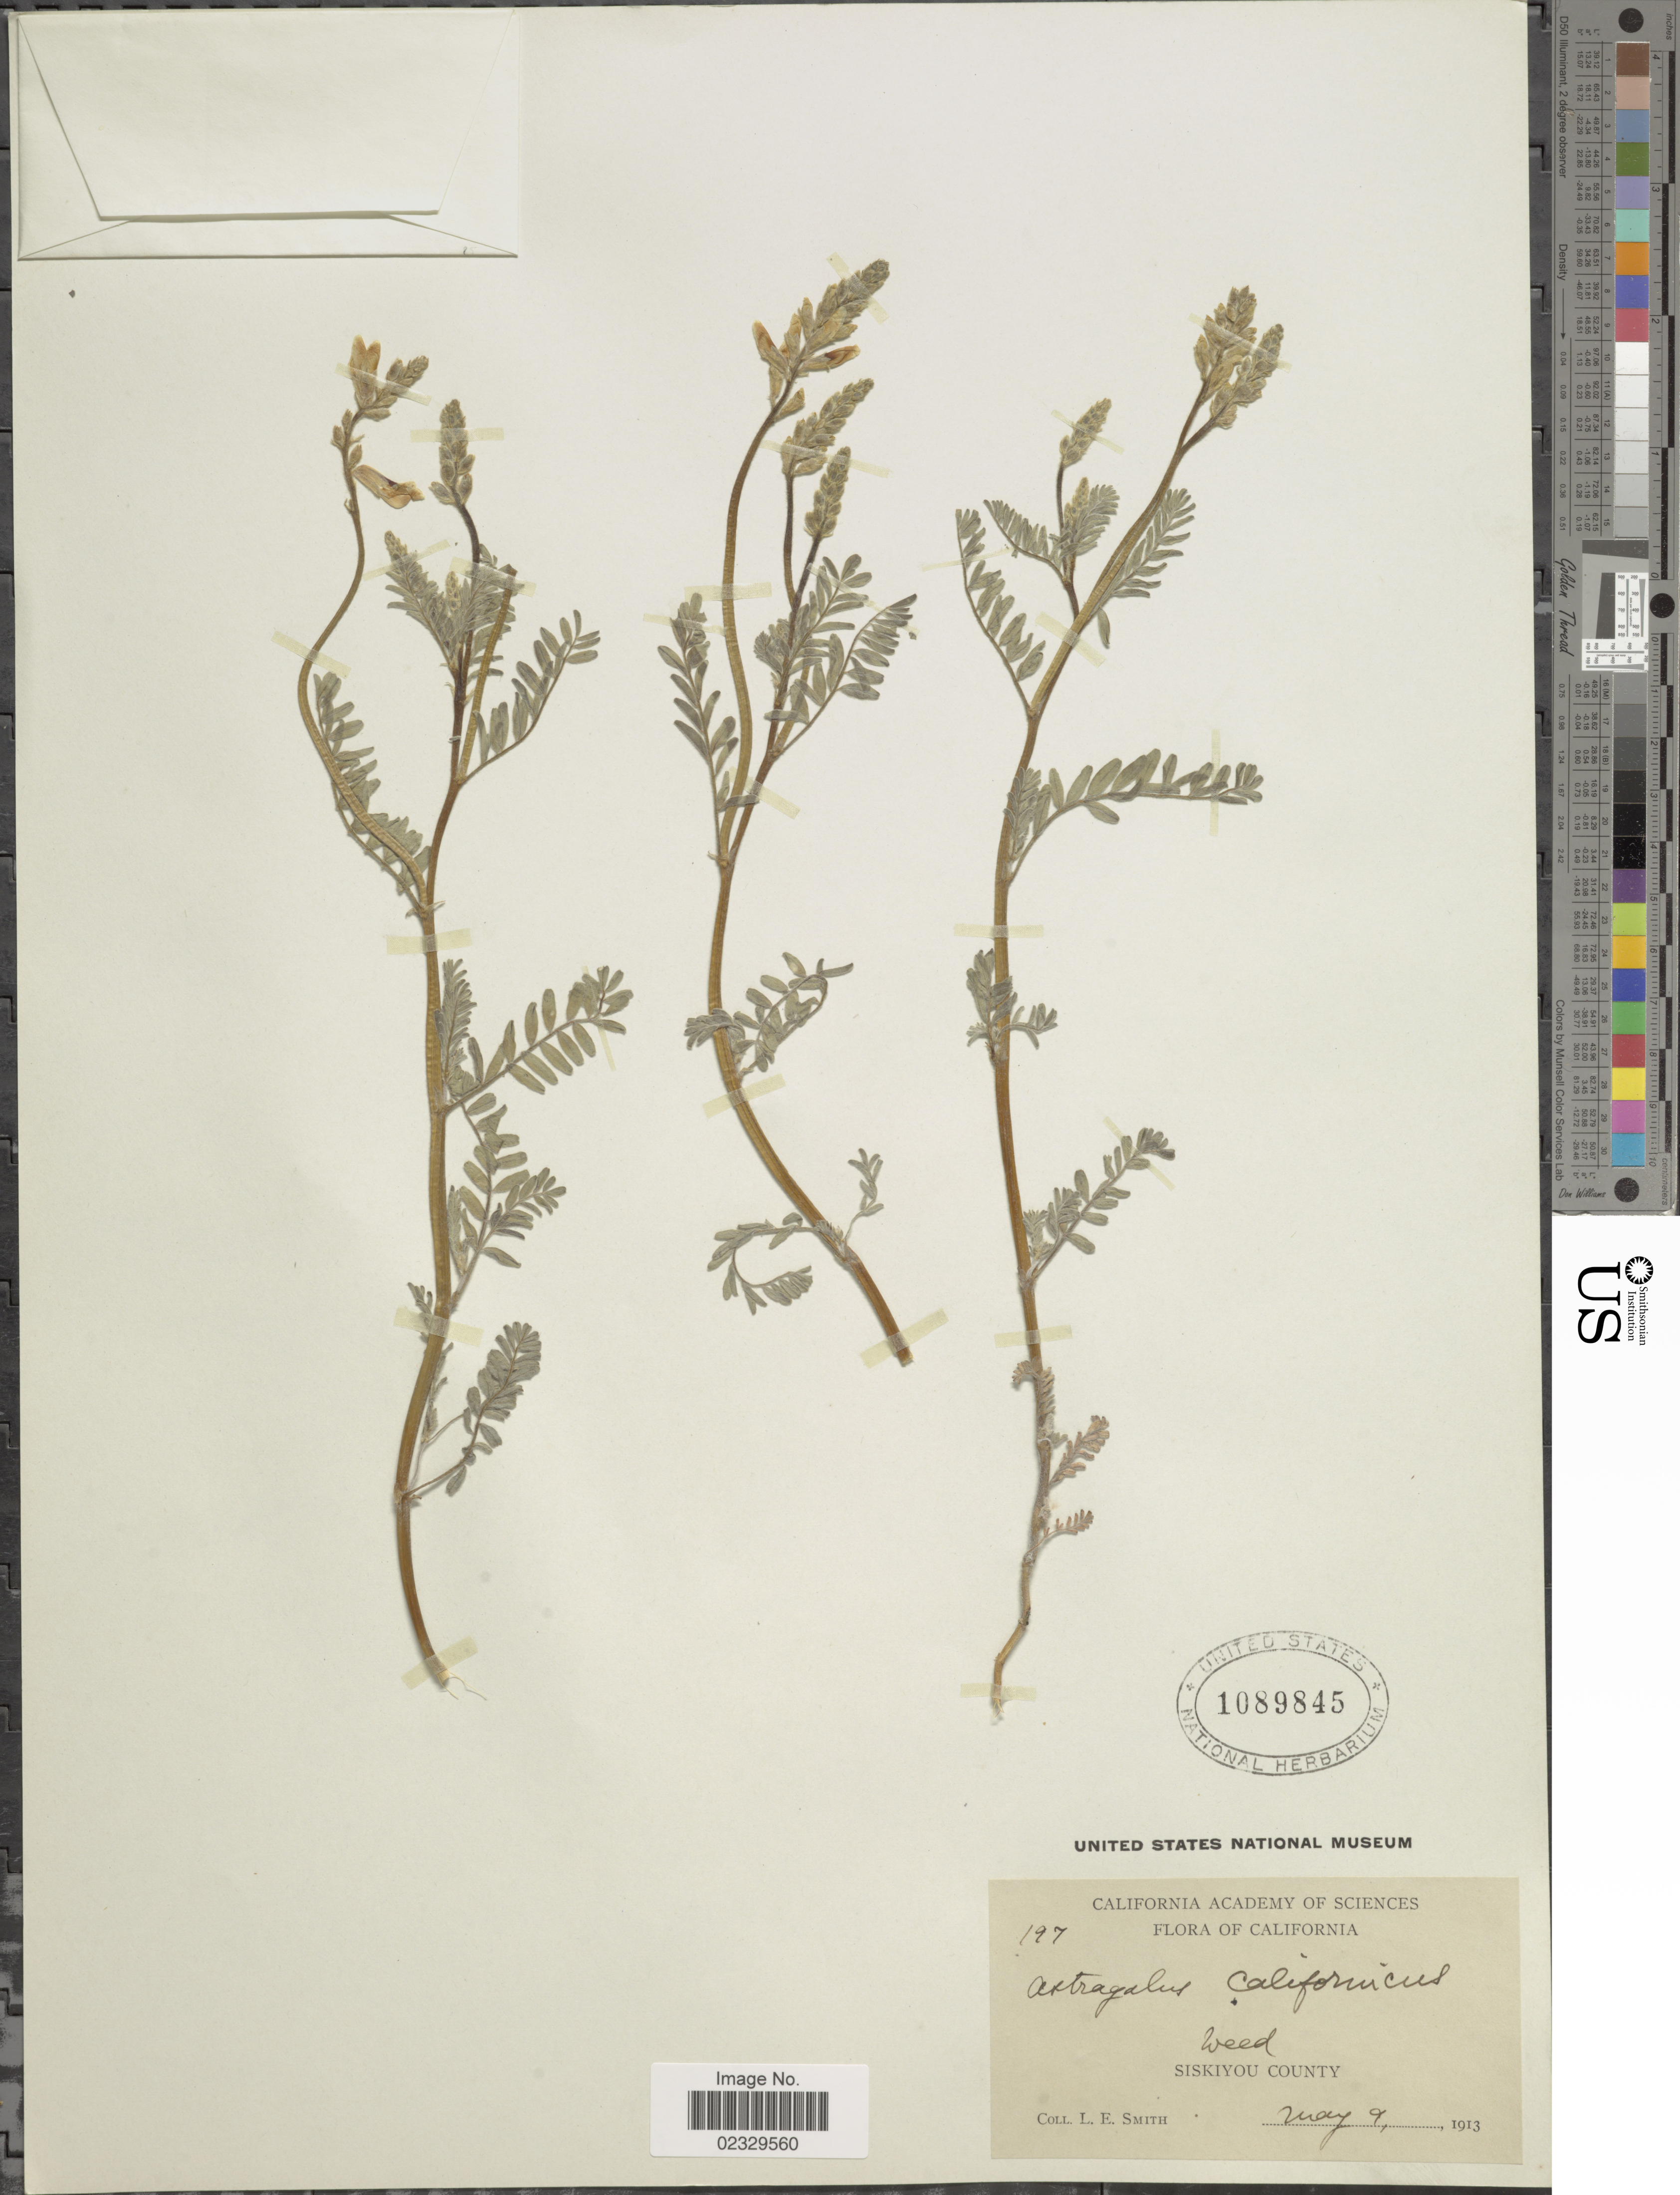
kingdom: Plantae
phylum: Tracheophyta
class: Magnoliopsida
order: Fabales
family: Fabaceae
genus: Astragalus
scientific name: Astragalus californicus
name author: (A. Gray) Greene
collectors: L. E. Smith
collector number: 197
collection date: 1913-05-09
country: United States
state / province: California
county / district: Siskiyou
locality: Siskiyou County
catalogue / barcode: US 1089845